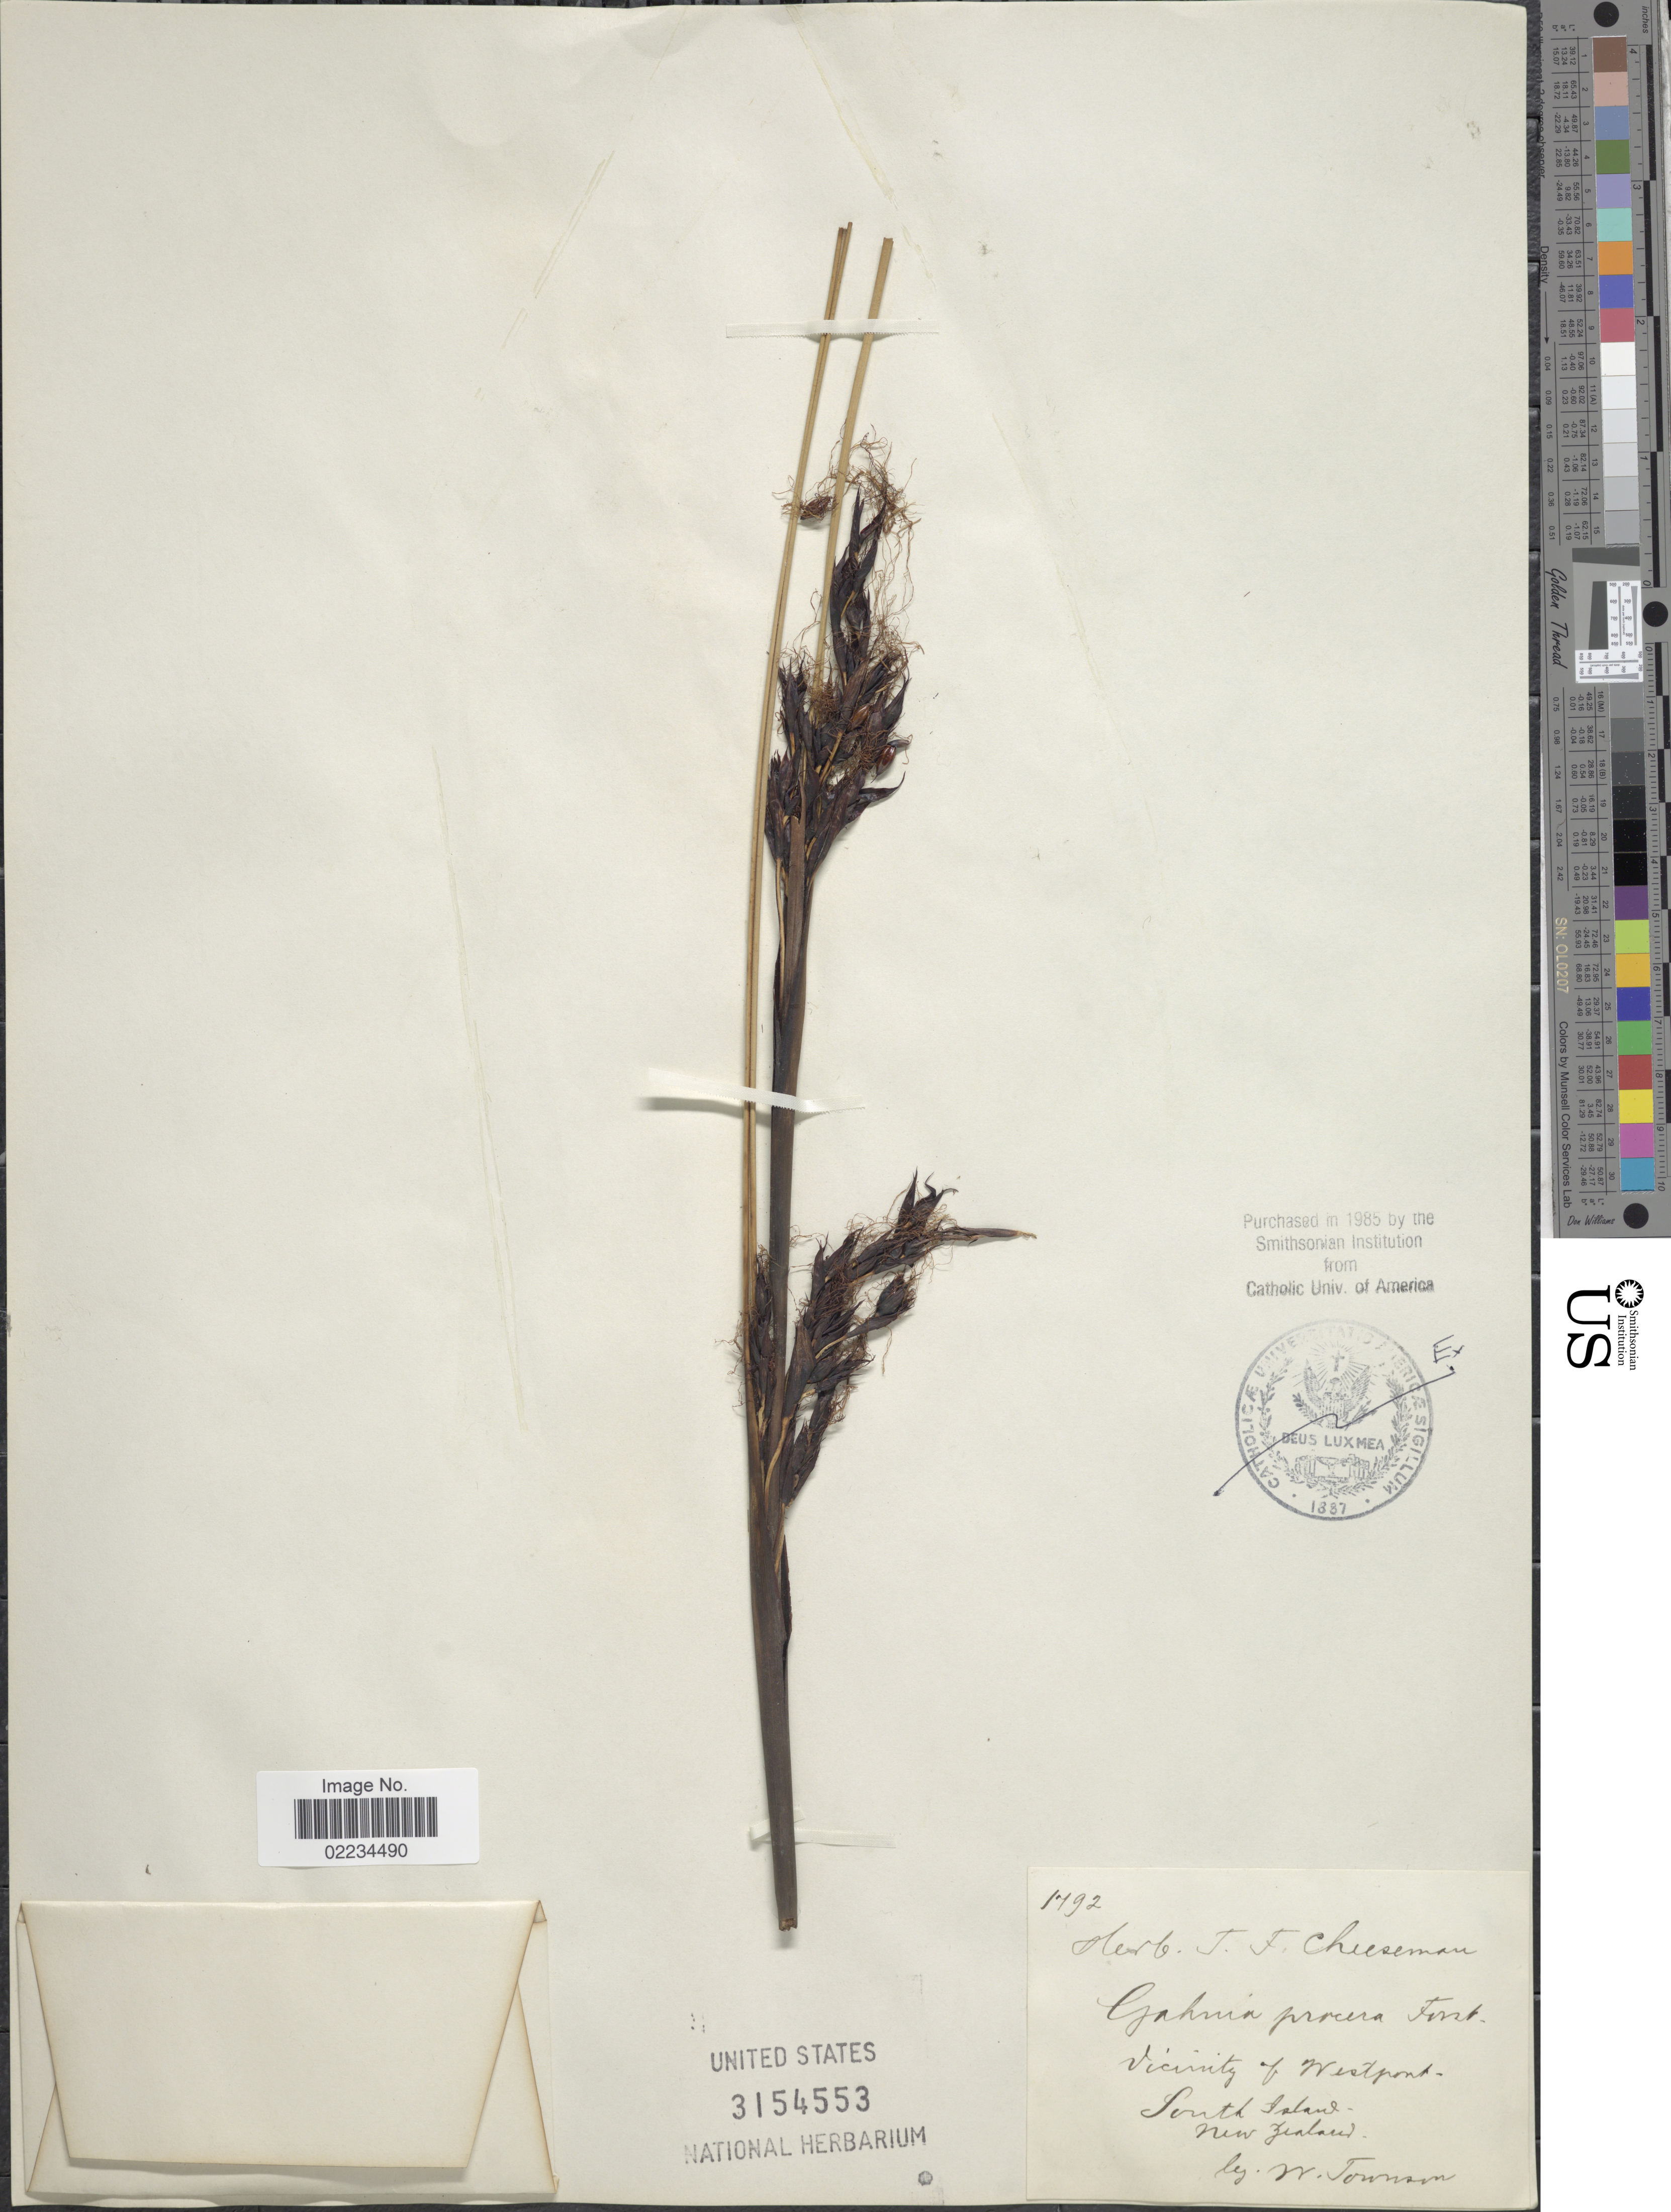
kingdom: Plantae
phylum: Tracheophyta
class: Liliopsida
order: Poales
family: Cyperaceae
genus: Gahnia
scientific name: Gahnia procera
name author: J.R. Forst. & G. Forst.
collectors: W. Townson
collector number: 1792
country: New Zealand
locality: Vicinity of Westport, South Island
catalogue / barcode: US 3154553